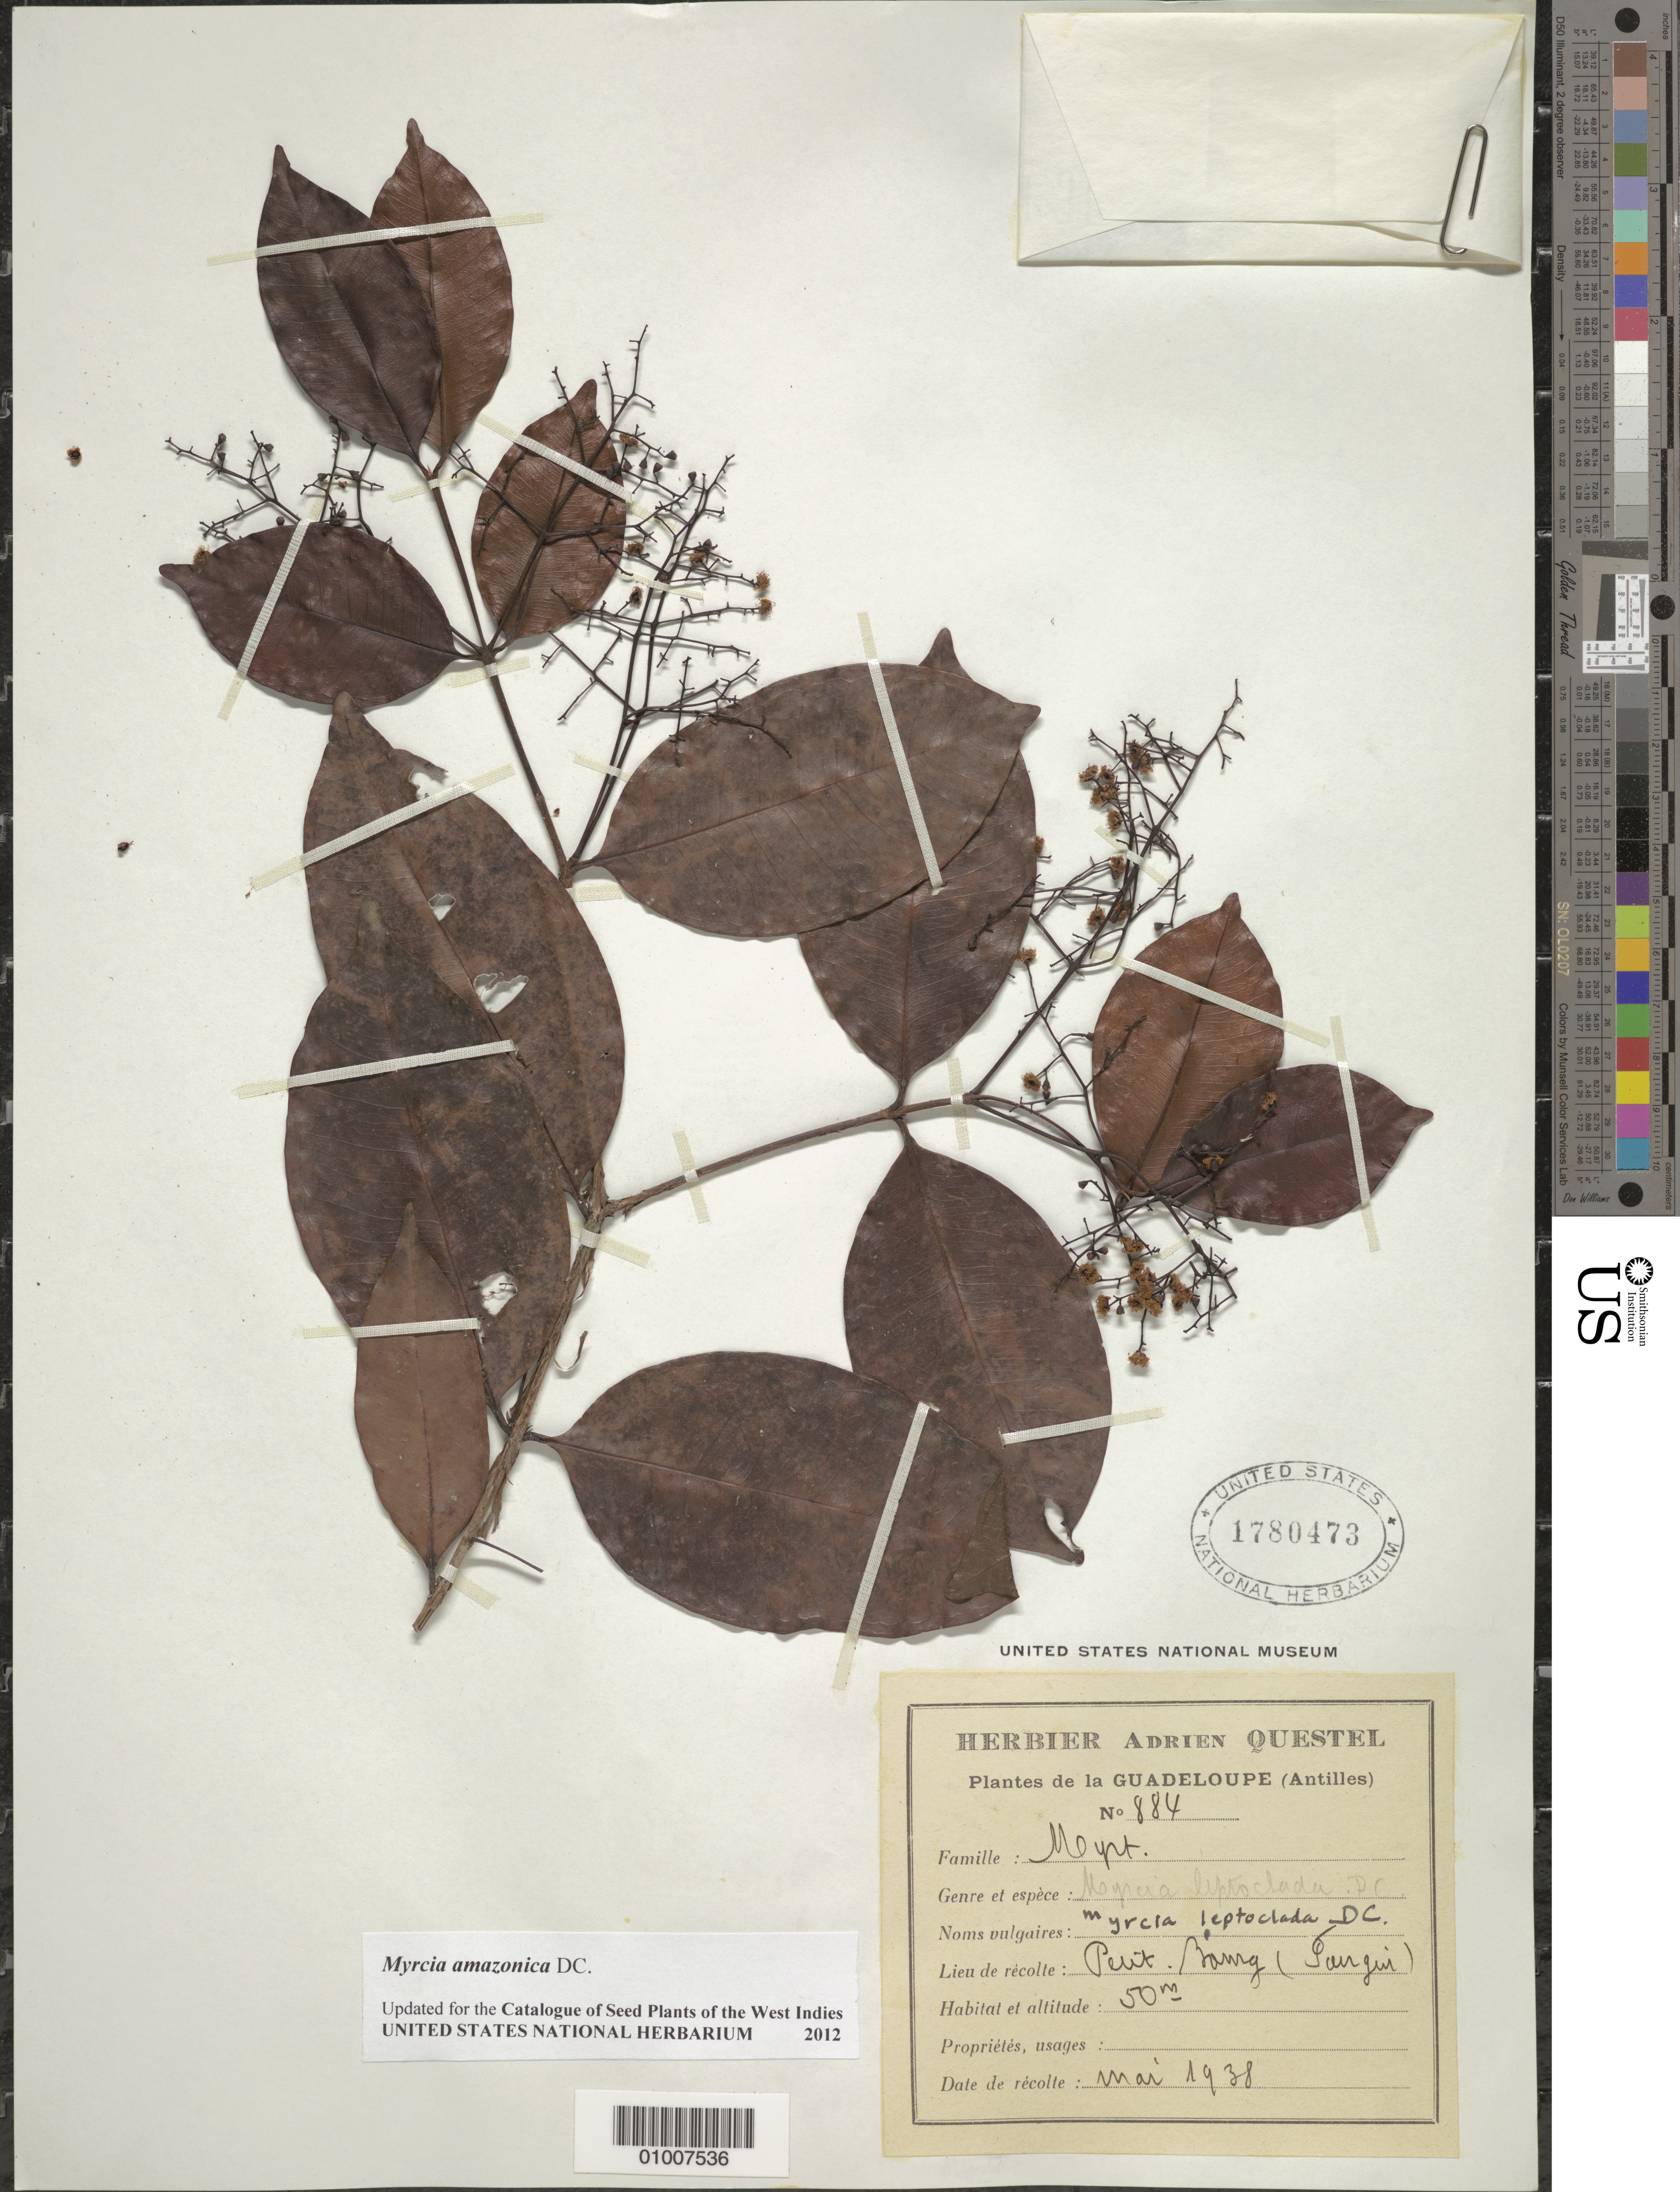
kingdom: Plantae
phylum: Tracheophyta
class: Magnoliopsida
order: Myrtales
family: Myrtaceae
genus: Myrcia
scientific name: Myrcia amazonica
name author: DC.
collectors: A. Questel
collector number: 884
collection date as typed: May 1938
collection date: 1938-05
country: Guadeloupe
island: Basse Terre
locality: Petit Bourg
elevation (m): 50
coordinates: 0 N, 0 E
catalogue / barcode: US 1780473